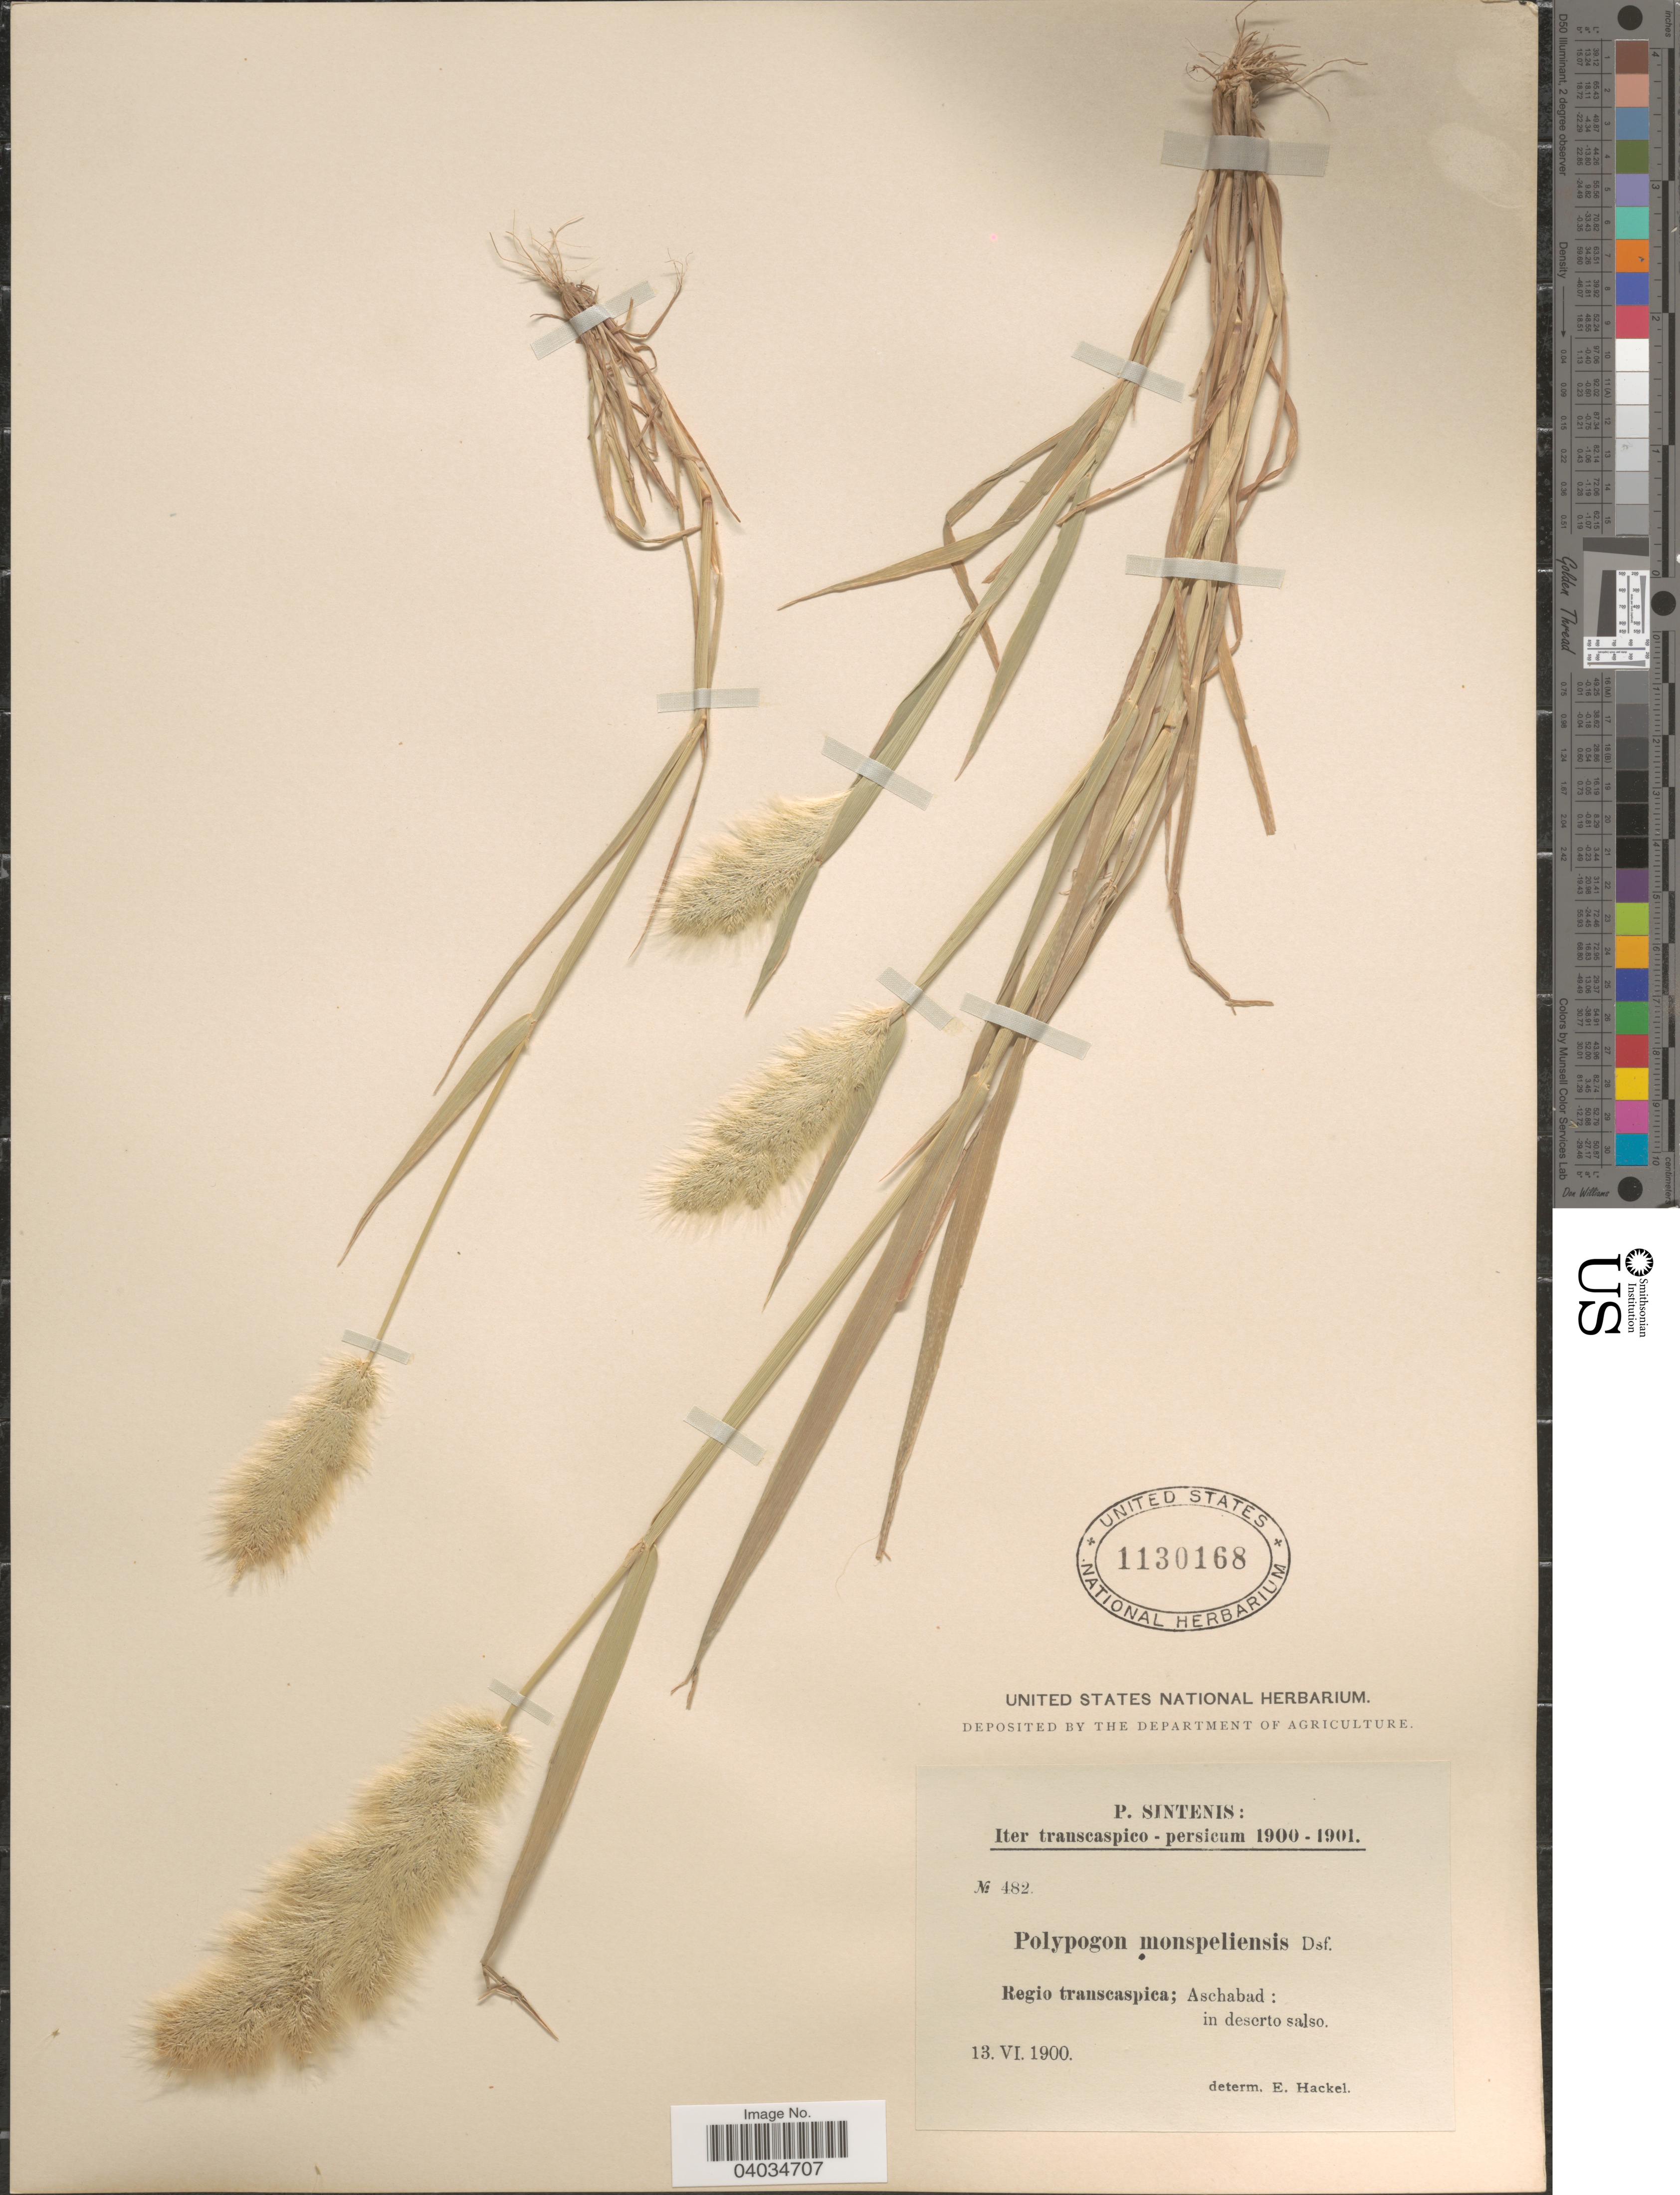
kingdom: Plantae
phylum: Tracheophyta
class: Liliopsida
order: Poales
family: Poaceae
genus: Polypogon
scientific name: Polypogon monspeliensis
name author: (L.) Desf.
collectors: P. Sintenis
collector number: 482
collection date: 1900-06-13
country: Iran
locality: Iter transcaspico - persicum. Regio transcaspica; Aschabad.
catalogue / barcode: US 1130168